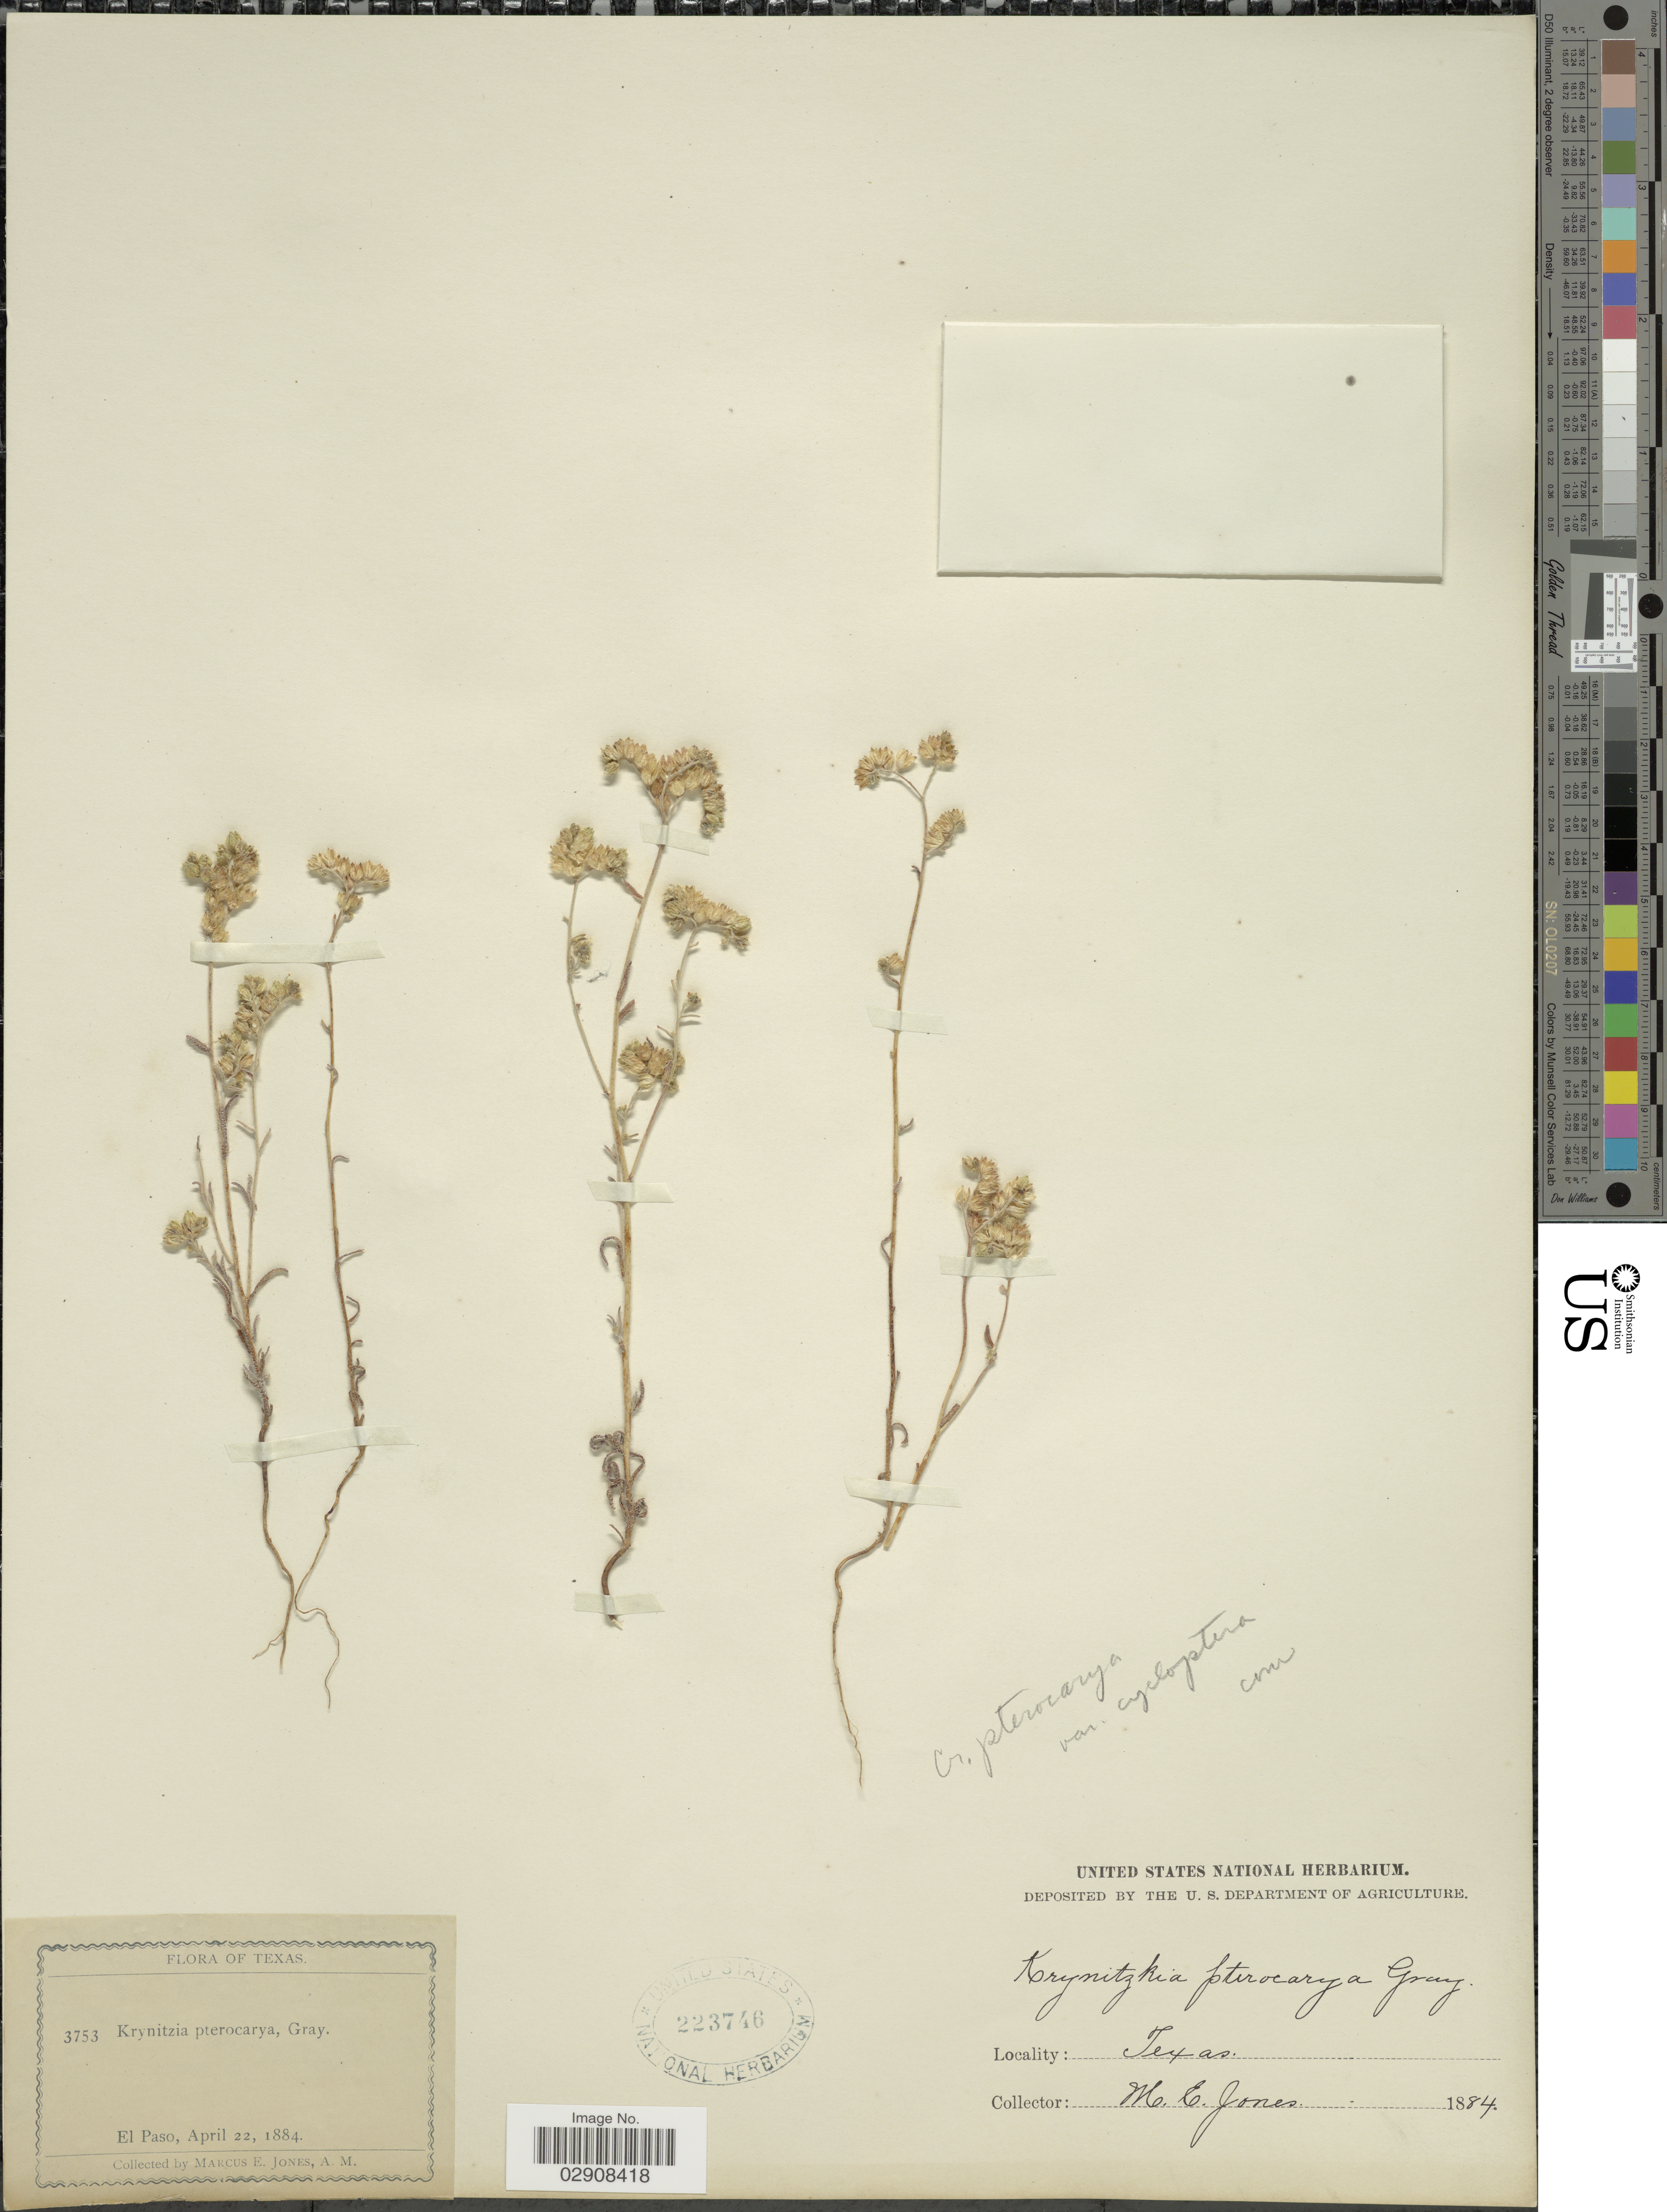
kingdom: Plantae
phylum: Tracheophyta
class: Magnoliopsida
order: Boraginales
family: Boraginaceae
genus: Cryptantha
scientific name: Cryptantha pterocarya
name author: (Torr.) Greene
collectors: M. E. Jones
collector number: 3753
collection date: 1884-04-22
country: United States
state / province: Texas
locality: El Paso.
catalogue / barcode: US 223746